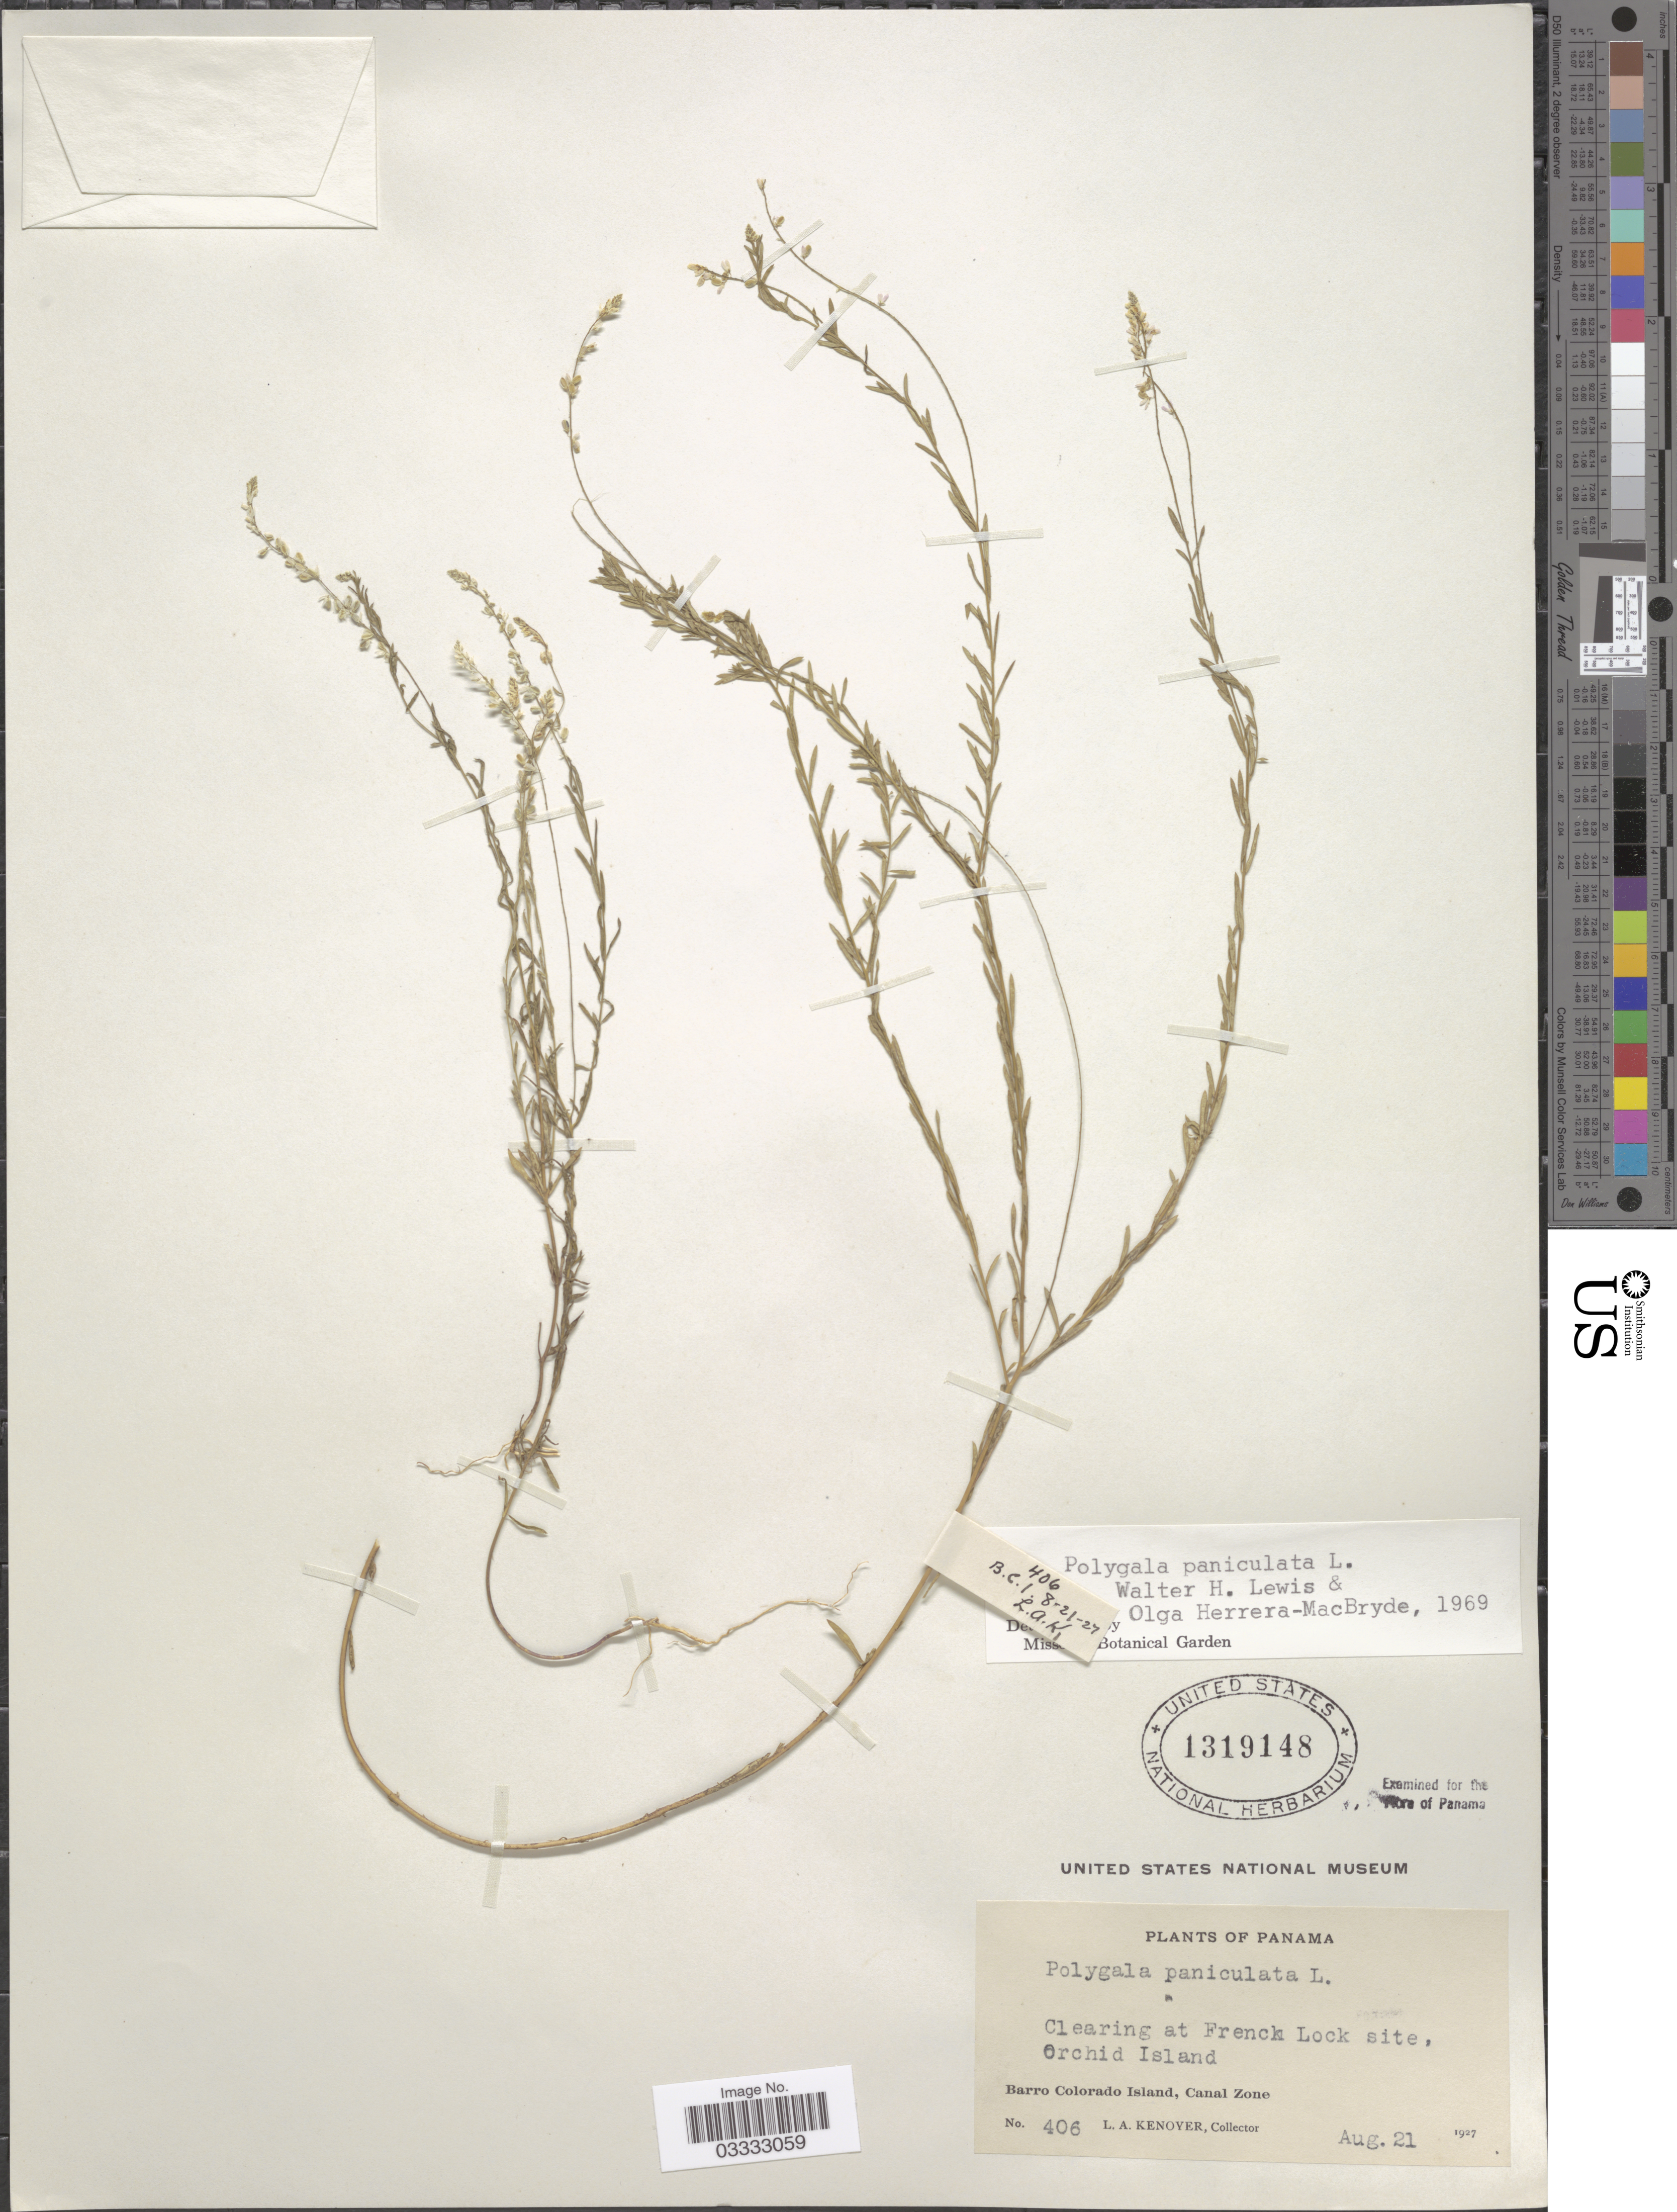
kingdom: Plantae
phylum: Tracheophyta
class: Magnoliopsida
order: Fabales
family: Polygalaceae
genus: Polygala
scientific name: Polygala paniculata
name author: L.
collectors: L. A. Kenoyer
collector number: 406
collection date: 1927-08-21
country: Panama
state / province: Panamá Oeste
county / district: Canal Zone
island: Orchid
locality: Clearing at French Lock site, Orchid Island. Barro Colorado Island, Canal Zone.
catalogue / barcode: US 1319148